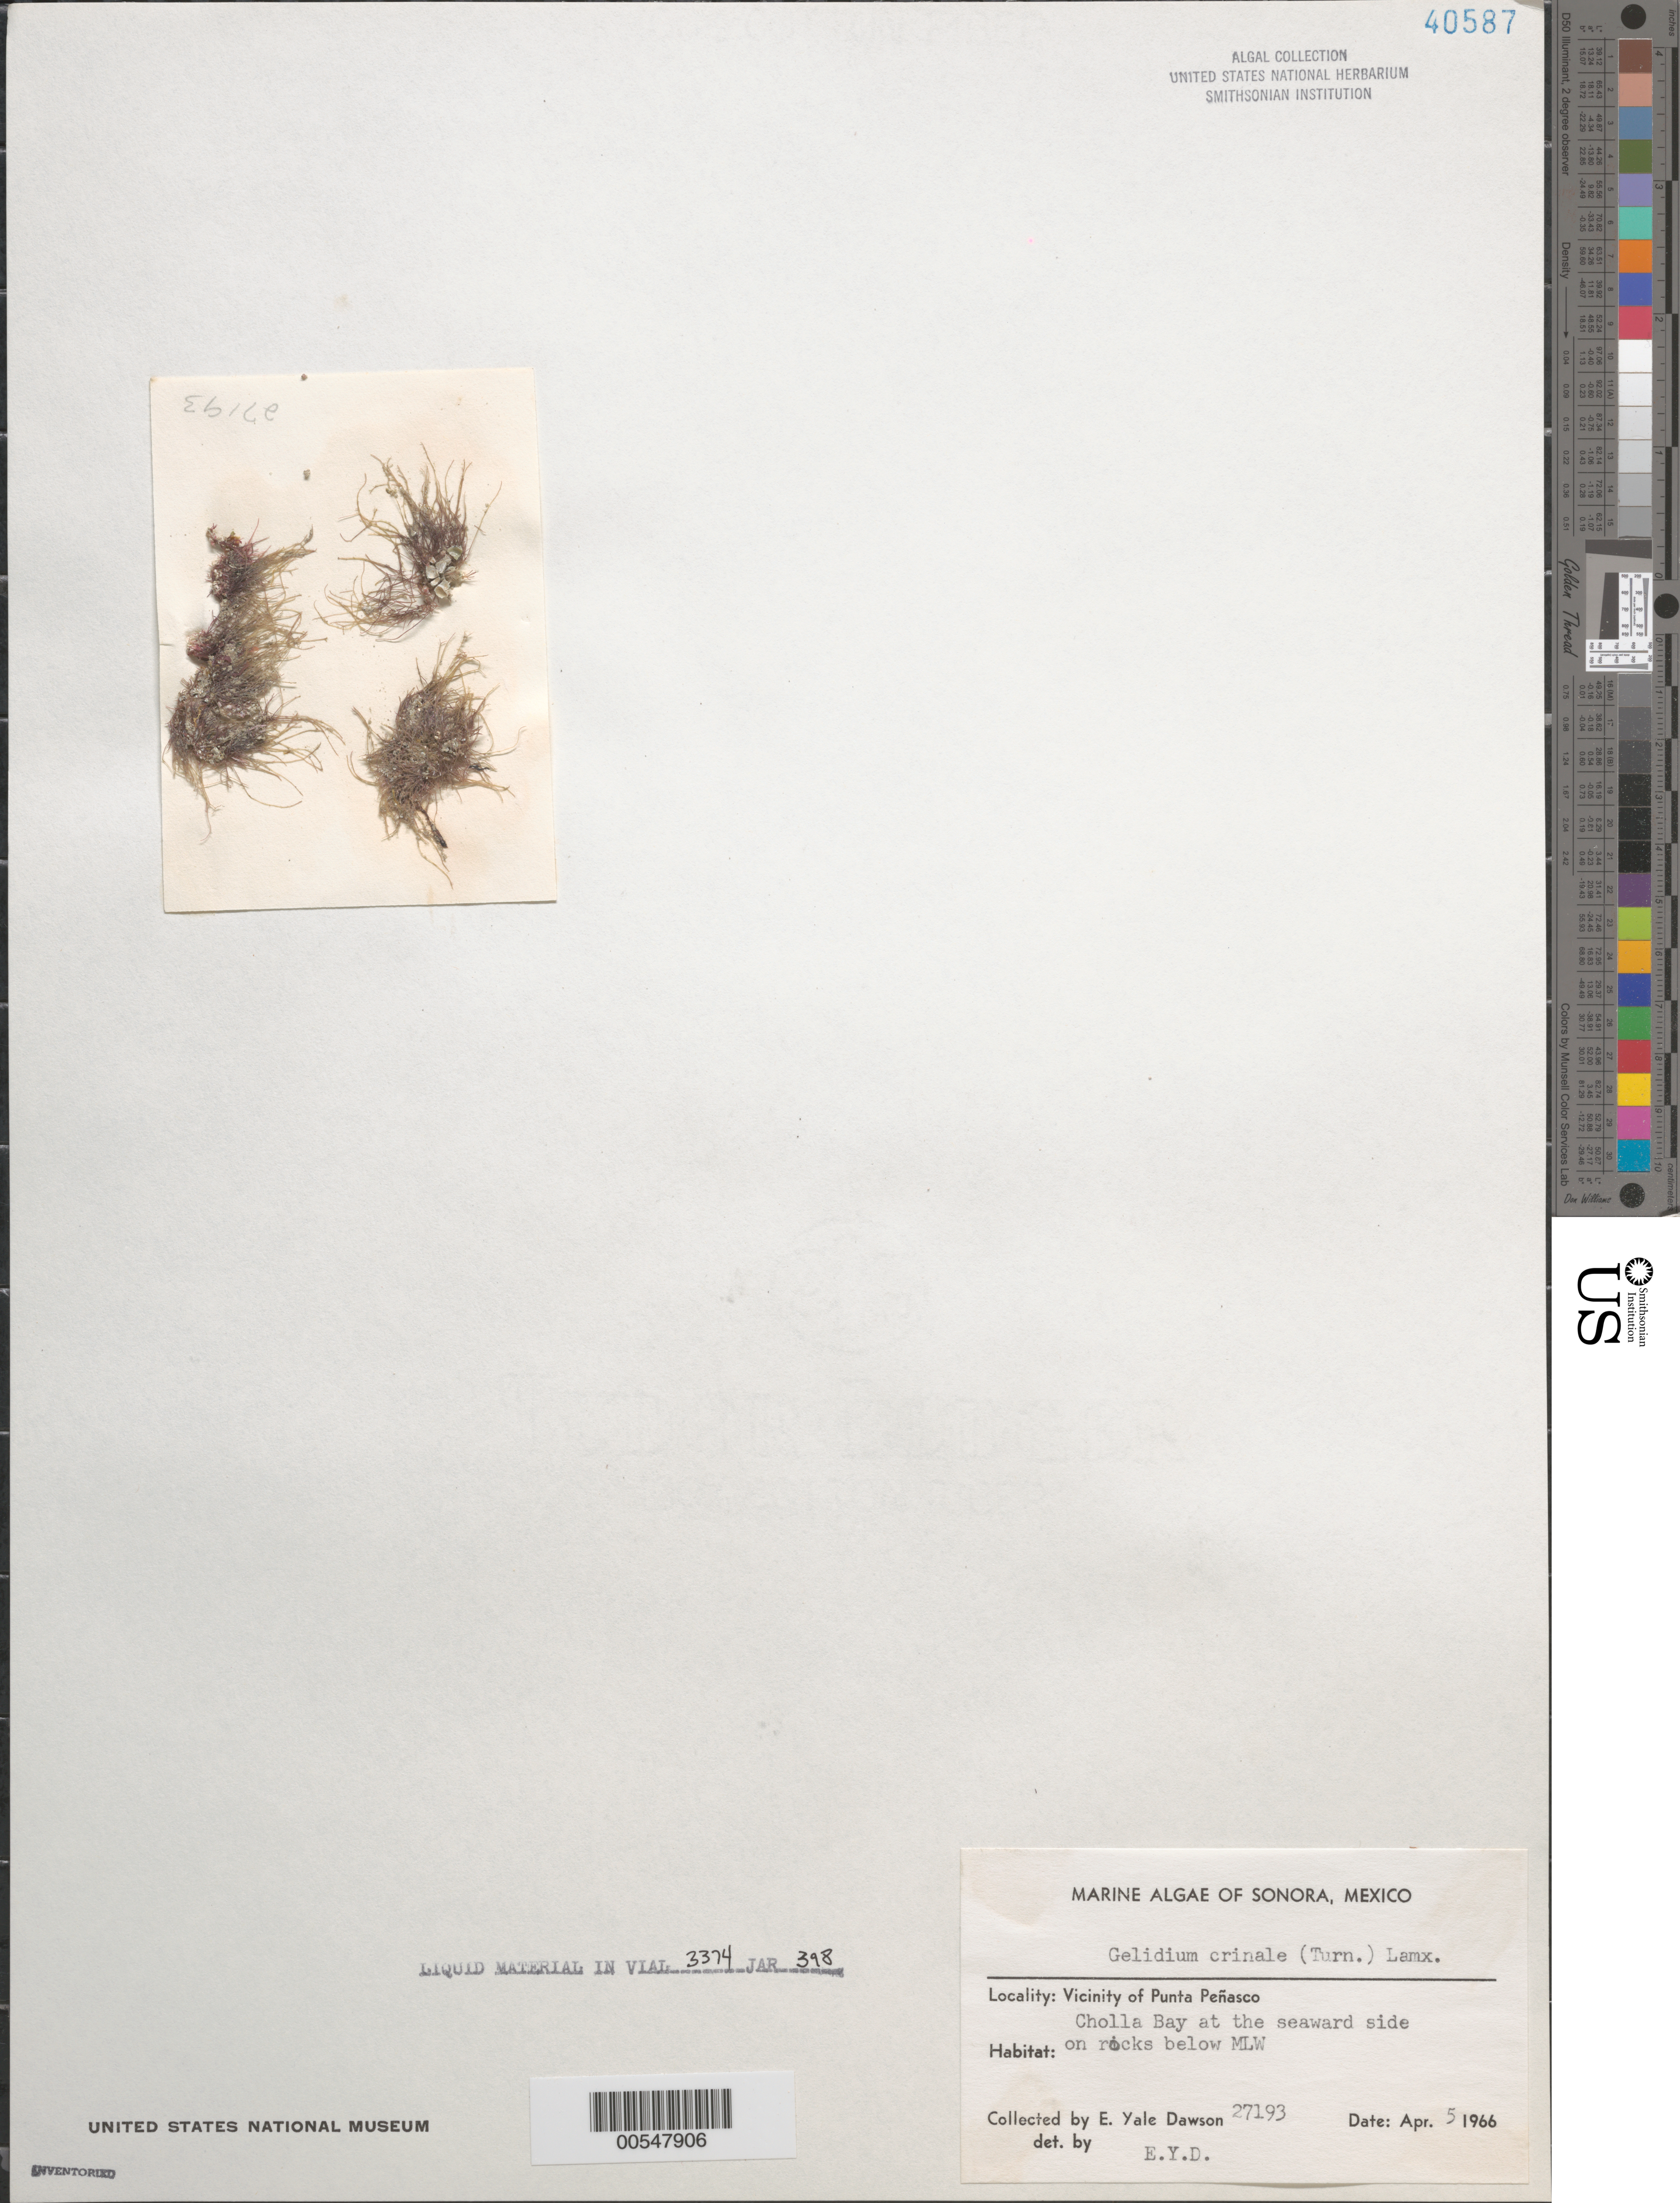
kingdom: Plantae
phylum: Rhodophyta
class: Florideophyceae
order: Gelidiales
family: Gelidiaceae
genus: Gelidium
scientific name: Gelidium crinale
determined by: Dawson, E. Y.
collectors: E. Y. Dawson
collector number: EYD 27193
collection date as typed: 05 Apr 1966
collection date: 1966-04-05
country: Mexico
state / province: Sonora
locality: Cholla Bay, Punta Penasco area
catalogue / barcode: US 40587